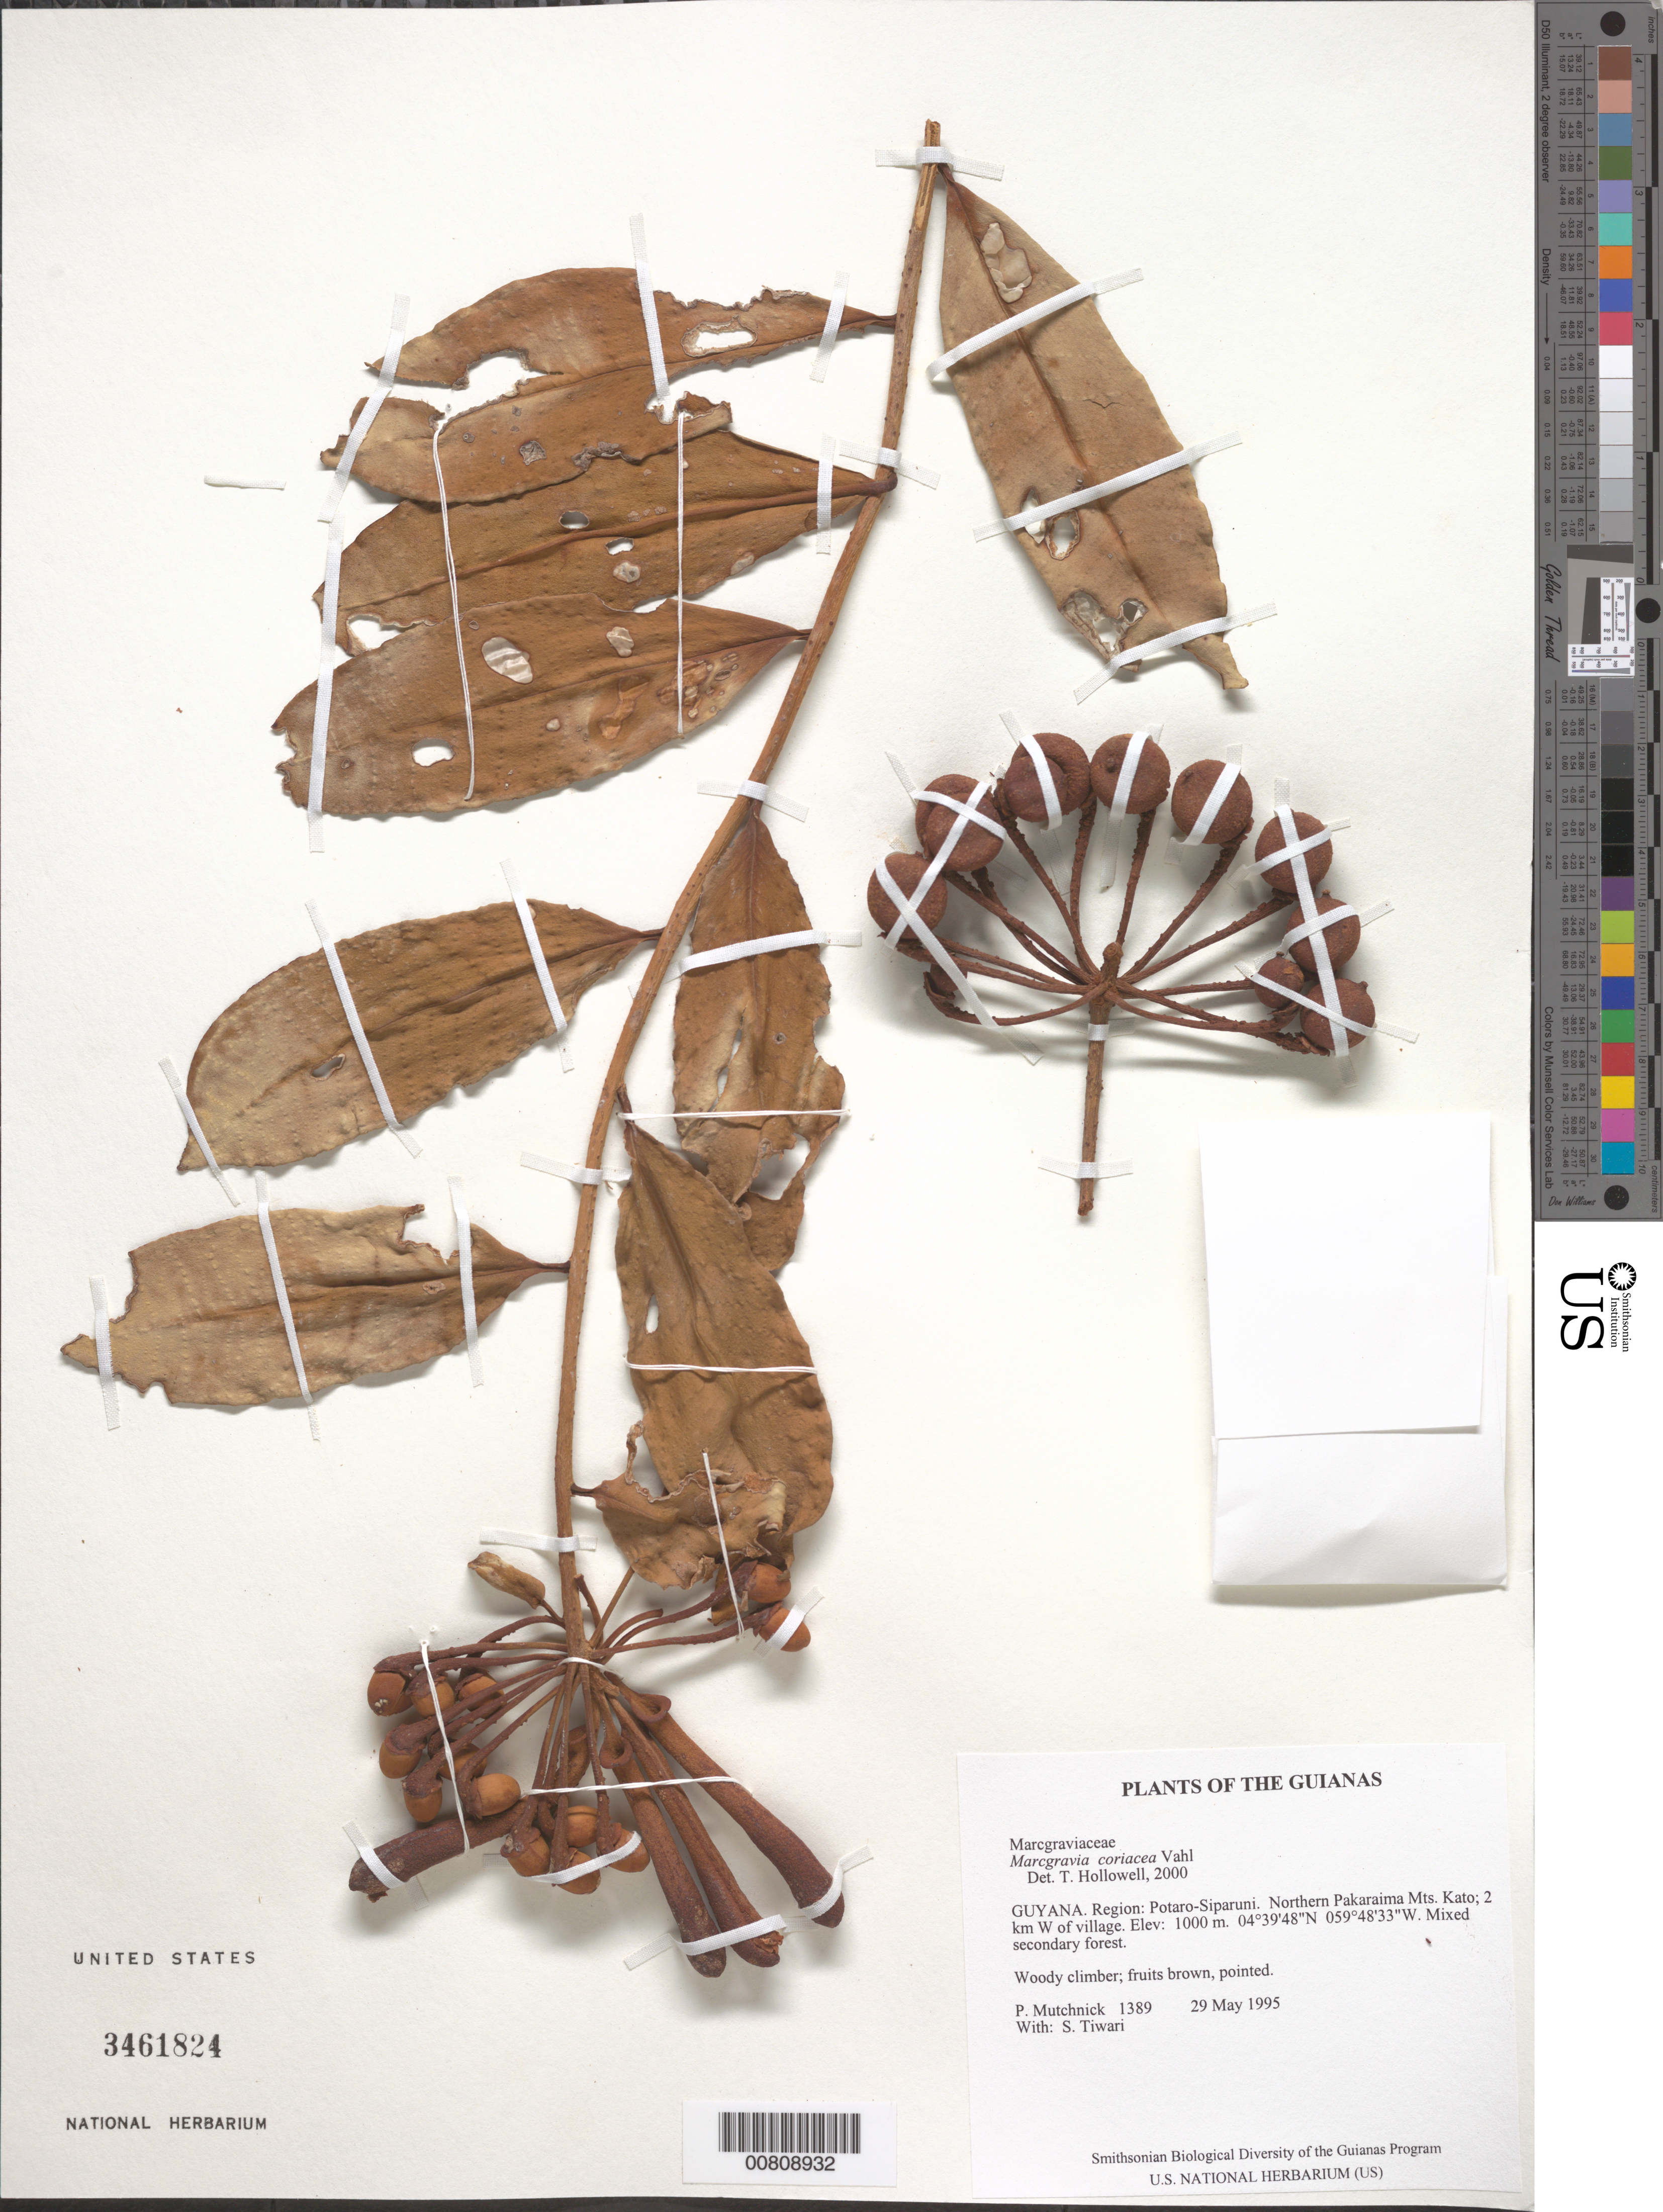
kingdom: Plantae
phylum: Tracheophyta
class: Magnoliopsida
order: Ericales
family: Marcgraviaceae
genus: Marcgravia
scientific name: Marcgravia coriacea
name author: Vahl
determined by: Hollowell, T. H., (BOT), Smithsonian Institution - National Museum of Natural History (UNITED STATES)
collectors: P. Mutchnick & S. Tiwari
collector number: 1389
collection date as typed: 29 May 1995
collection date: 1995-05-29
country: Guyana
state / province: Potaro-Siparuni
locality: Northern Pakaraima Mts. Kato; 2 km W of village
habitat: Mixed secondary forest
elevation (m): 1000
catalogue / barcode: US 3461824